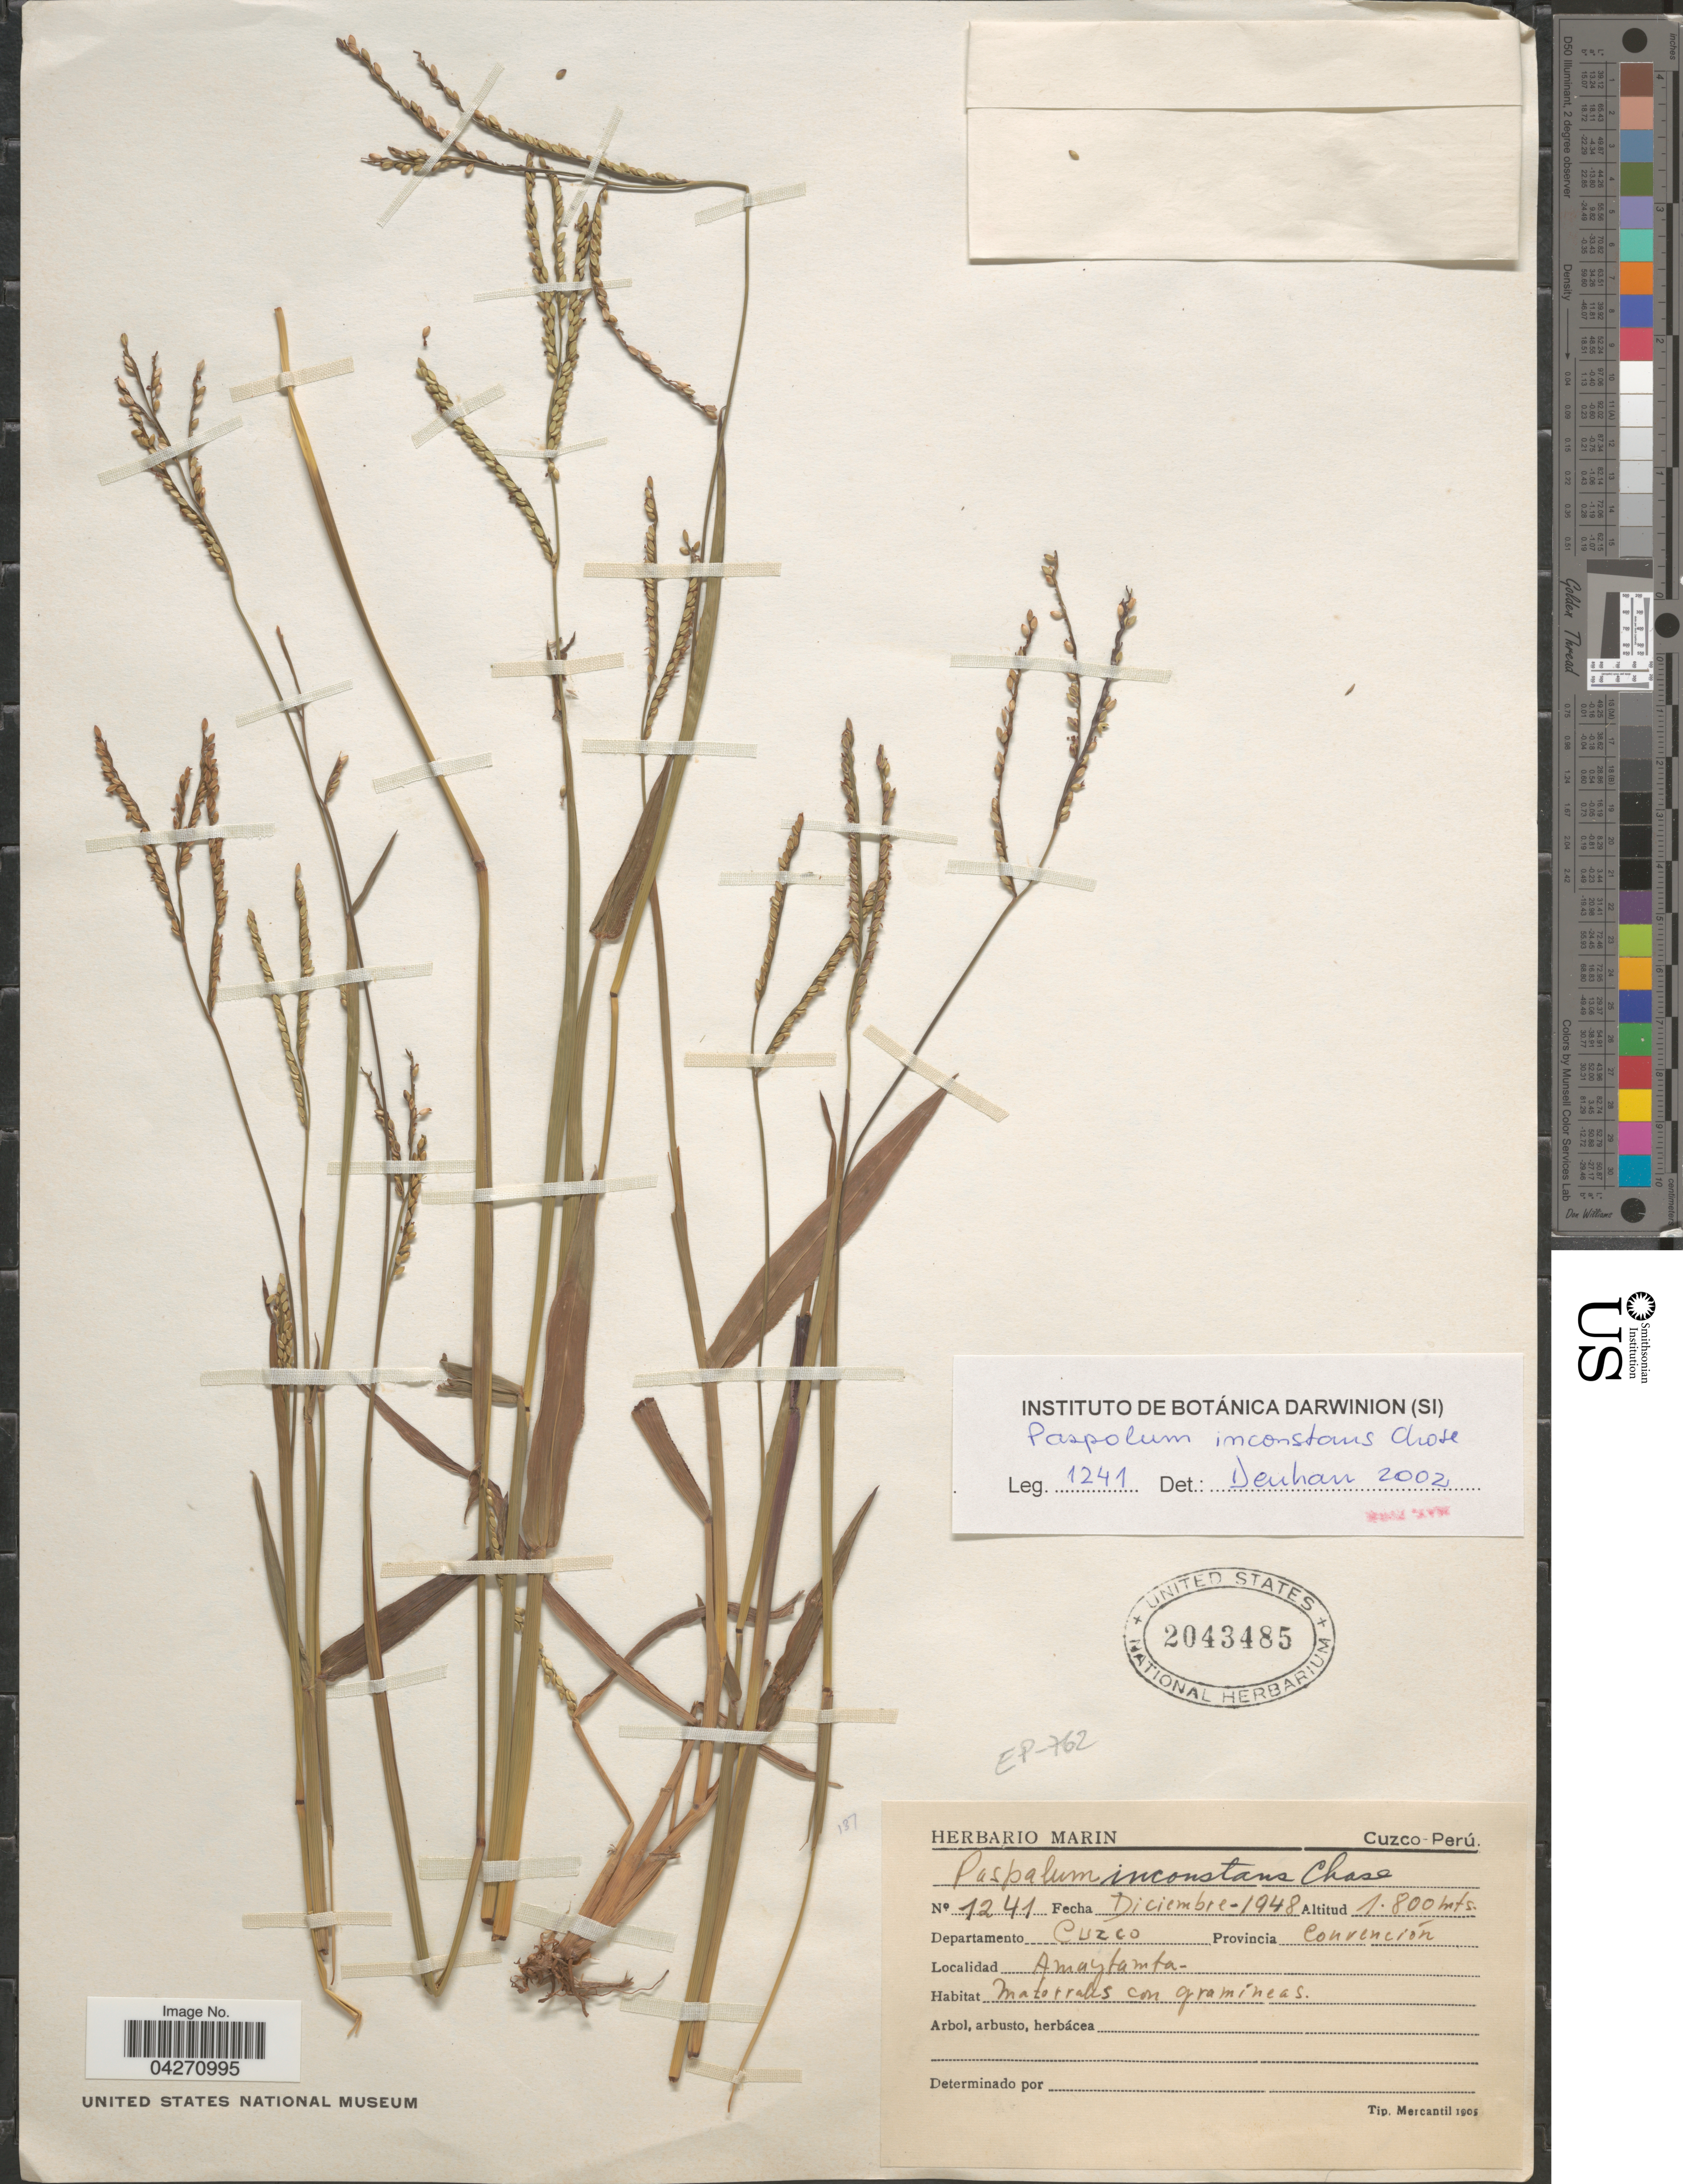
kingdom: Plantae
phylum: Tracheophyta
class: Liliopsida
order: Poales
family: Poaceae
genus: Paspalum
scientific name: Paspalum inconstans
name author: Chase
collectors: ex herb. Marin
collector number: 1241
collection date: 1948-12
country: Peru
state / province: Cusco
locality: Departamento Cuzco. Provincia Convención. Amaybamba.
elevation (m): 1800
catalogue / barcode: US 2043485